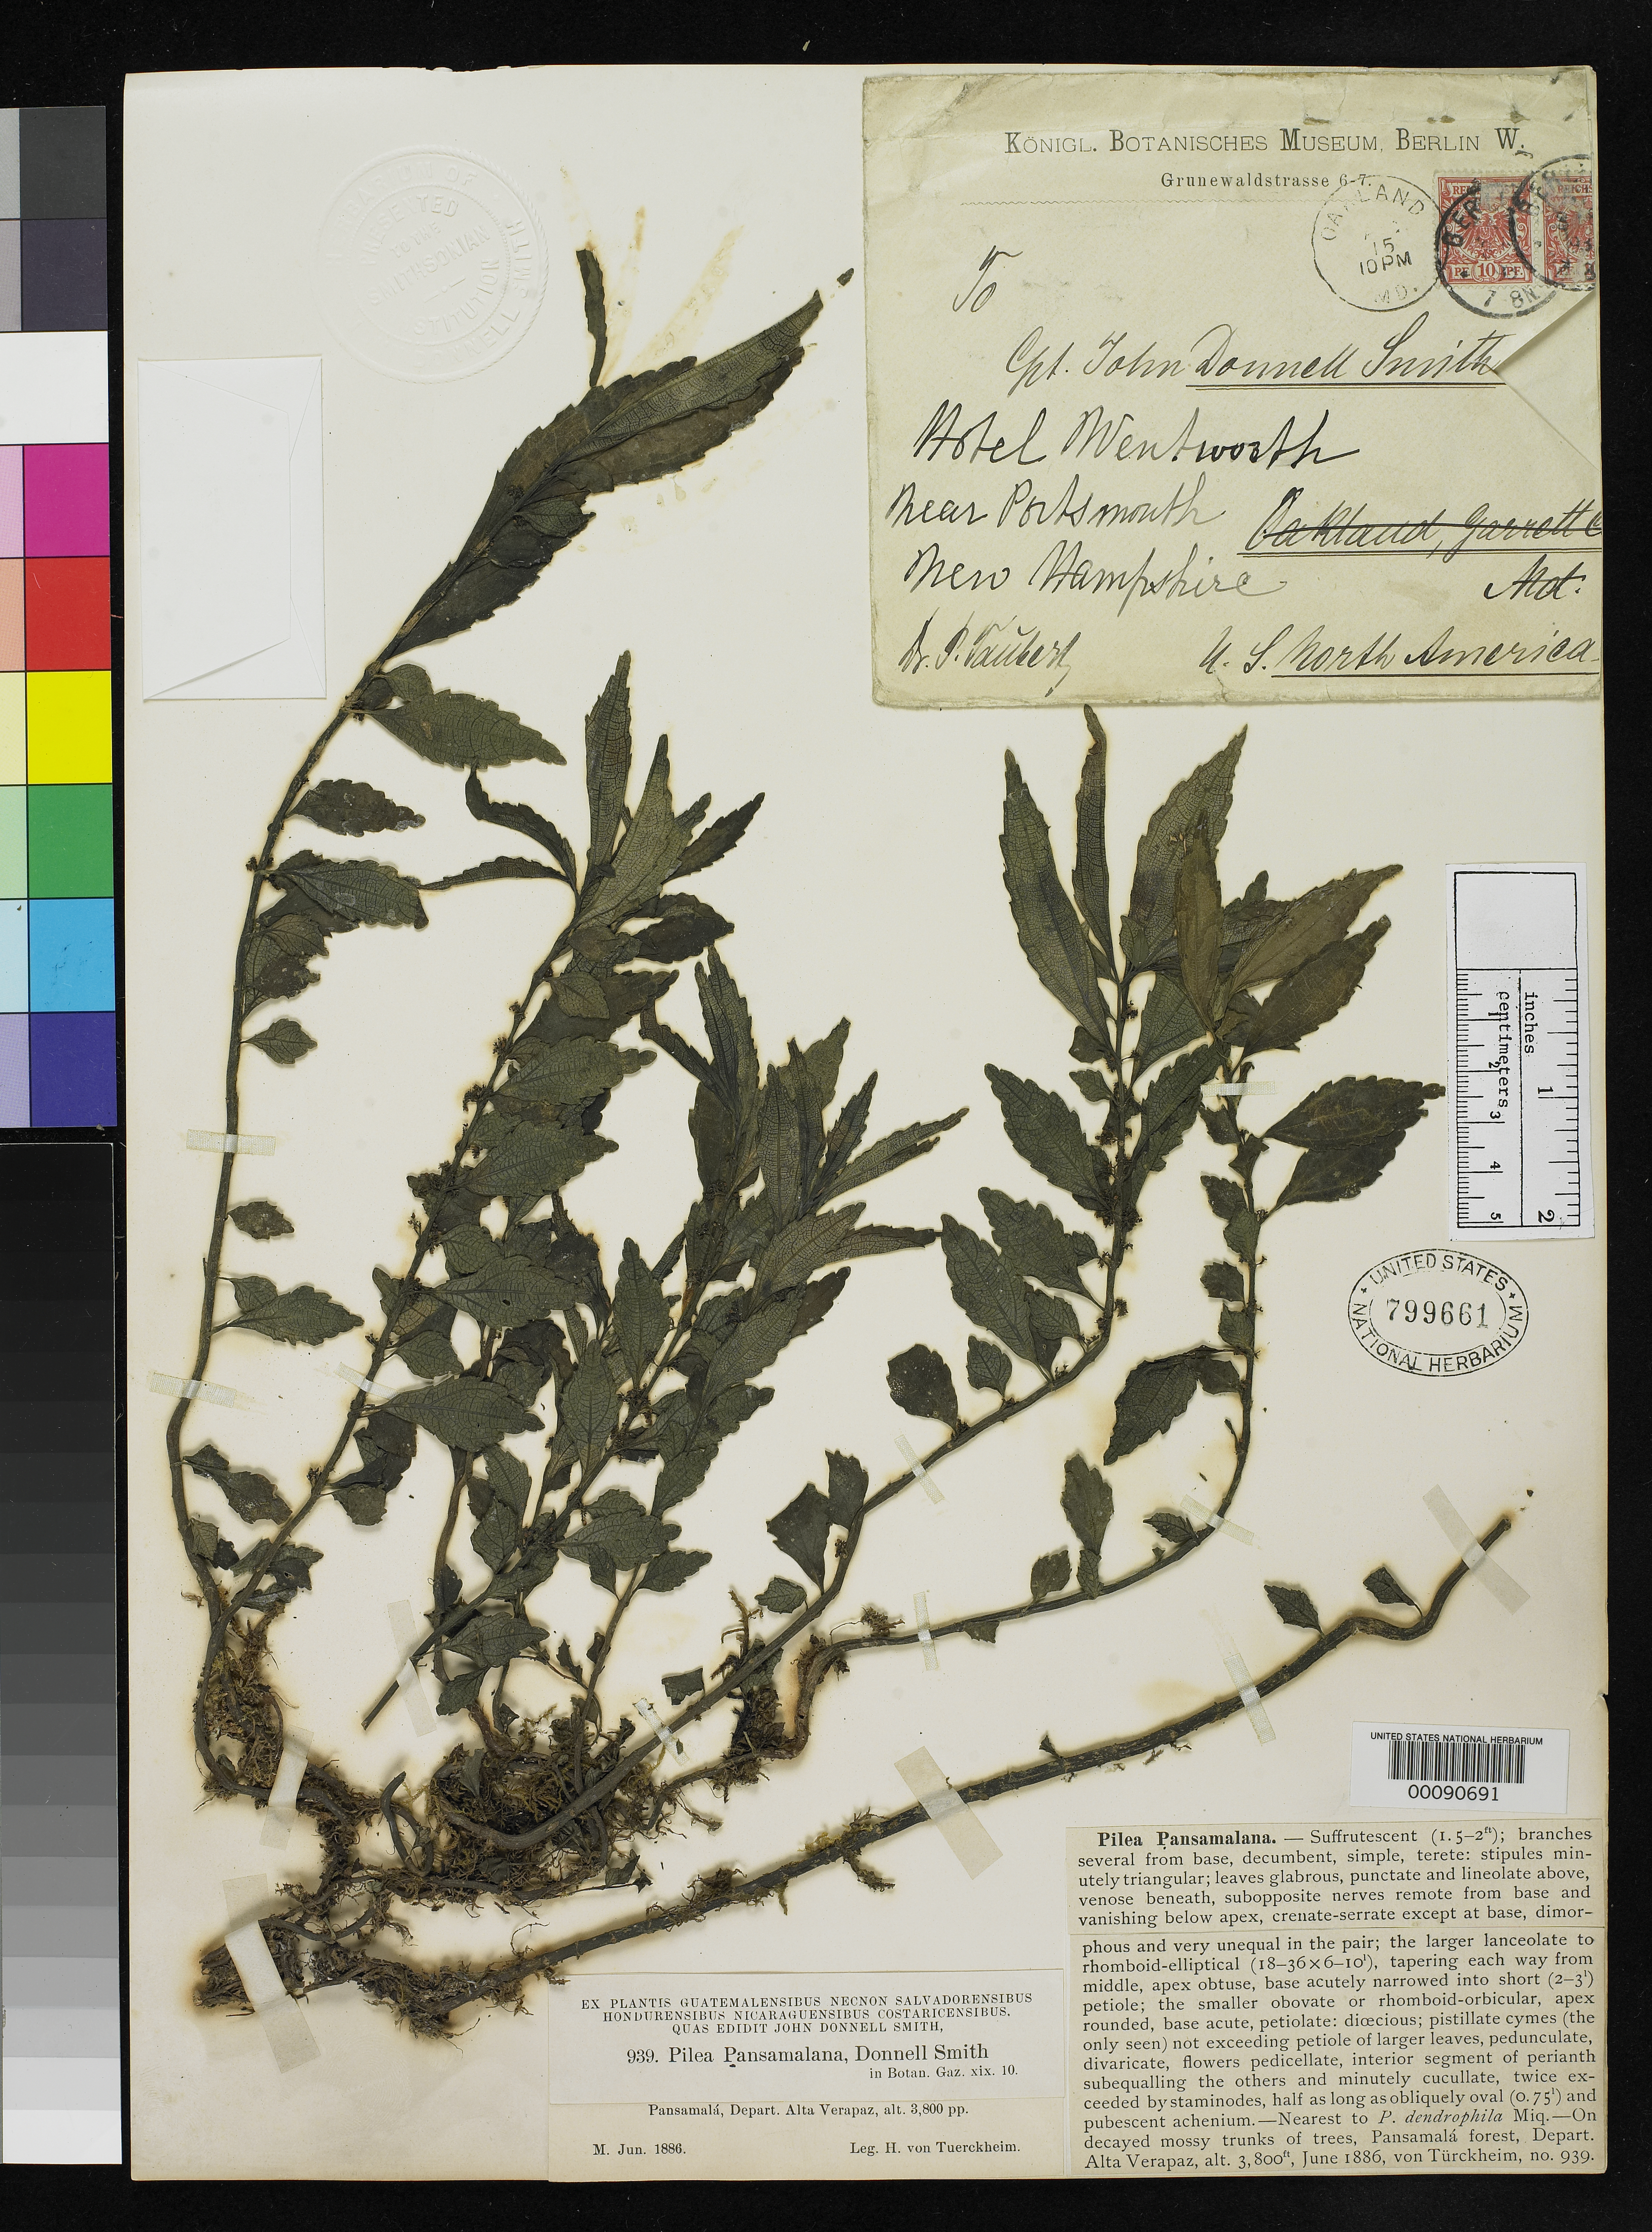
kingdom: Plantae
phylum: Tracheophyta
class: Magnoliopsida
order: Rosales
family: Urticaceae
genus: Pilea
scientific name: Pilea pansamalana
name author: Donn. Sm.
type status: Type Collection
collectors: H. von Türckheim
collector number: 939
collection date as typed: Jun 1886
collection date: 1886-06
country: Guatemala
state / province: Alta Verapaz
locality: Pansamalá.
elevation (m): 1158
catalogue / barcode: US 799661